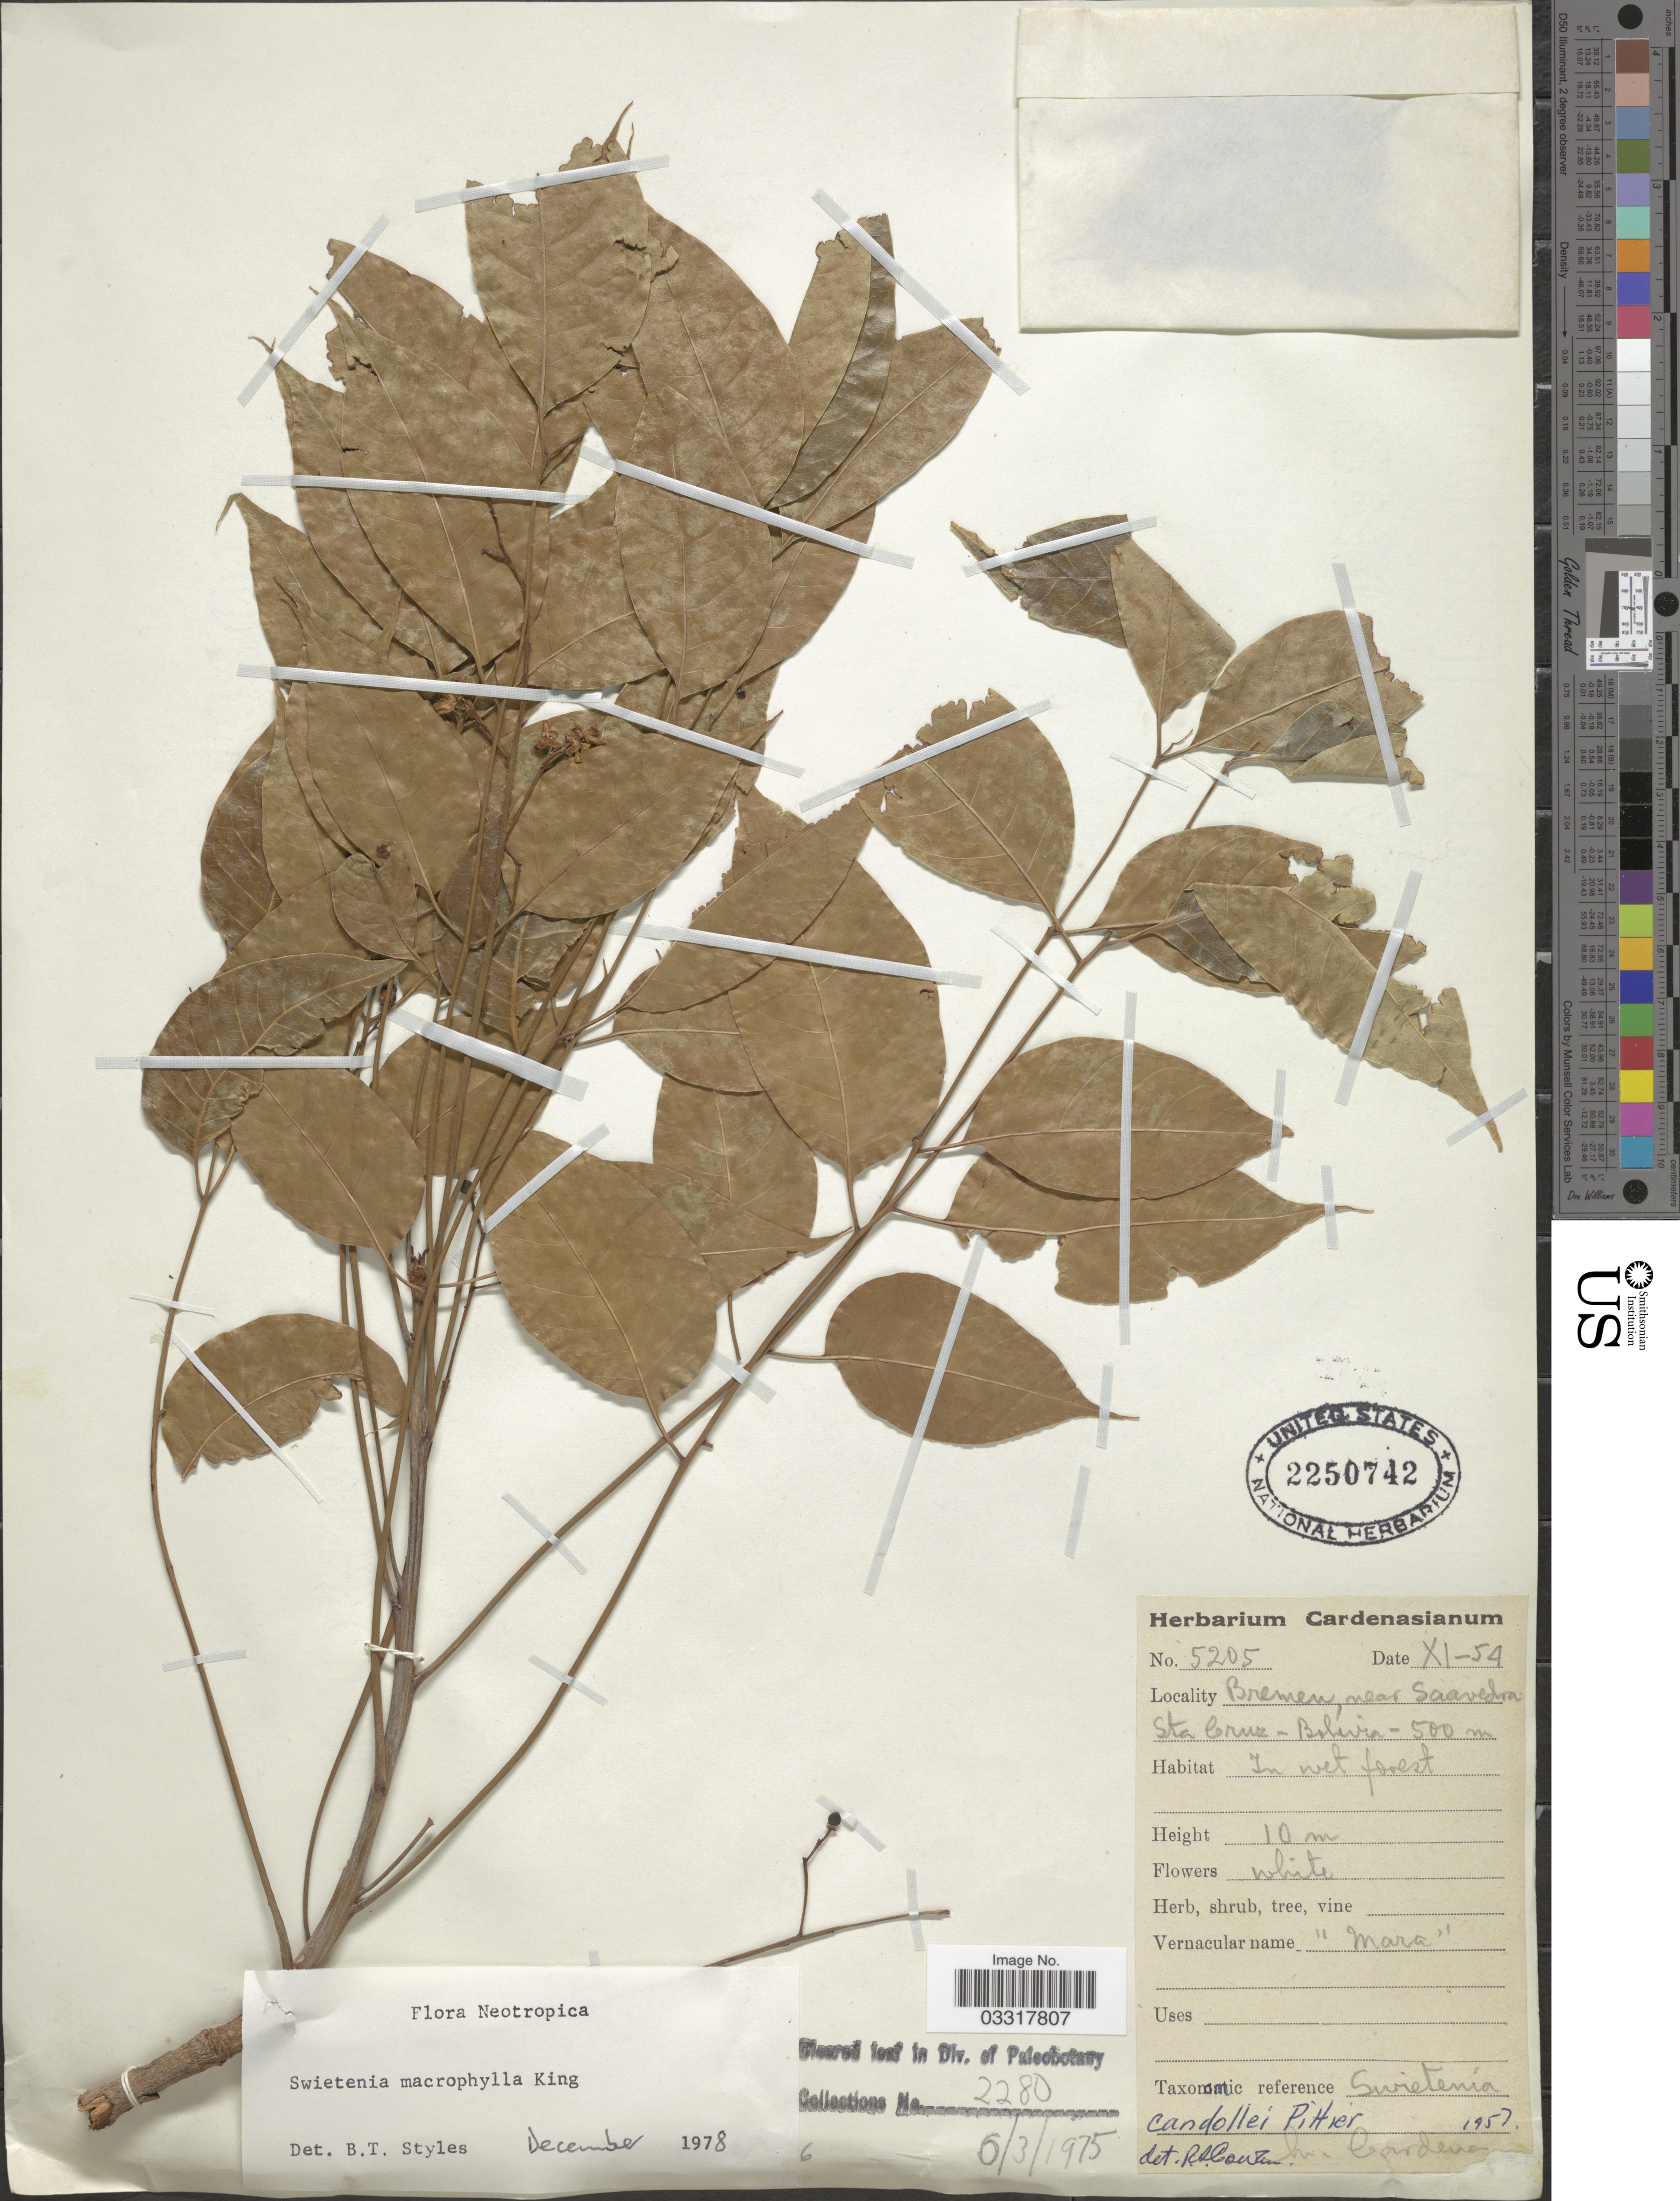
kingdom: Plantae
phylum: Tracheophyta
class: Magnoliopsida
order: Sapindales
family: Meliaceae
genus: Swietenia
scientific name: Swietenia macrophylla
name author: King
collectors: M. Cárdenas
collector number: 5205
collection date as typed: Transcribed d/m/y: /11/54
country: Bolivia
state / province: Santa Cruz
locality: Bremen, near Saavedra.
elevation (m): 500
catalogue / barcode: US 2250742